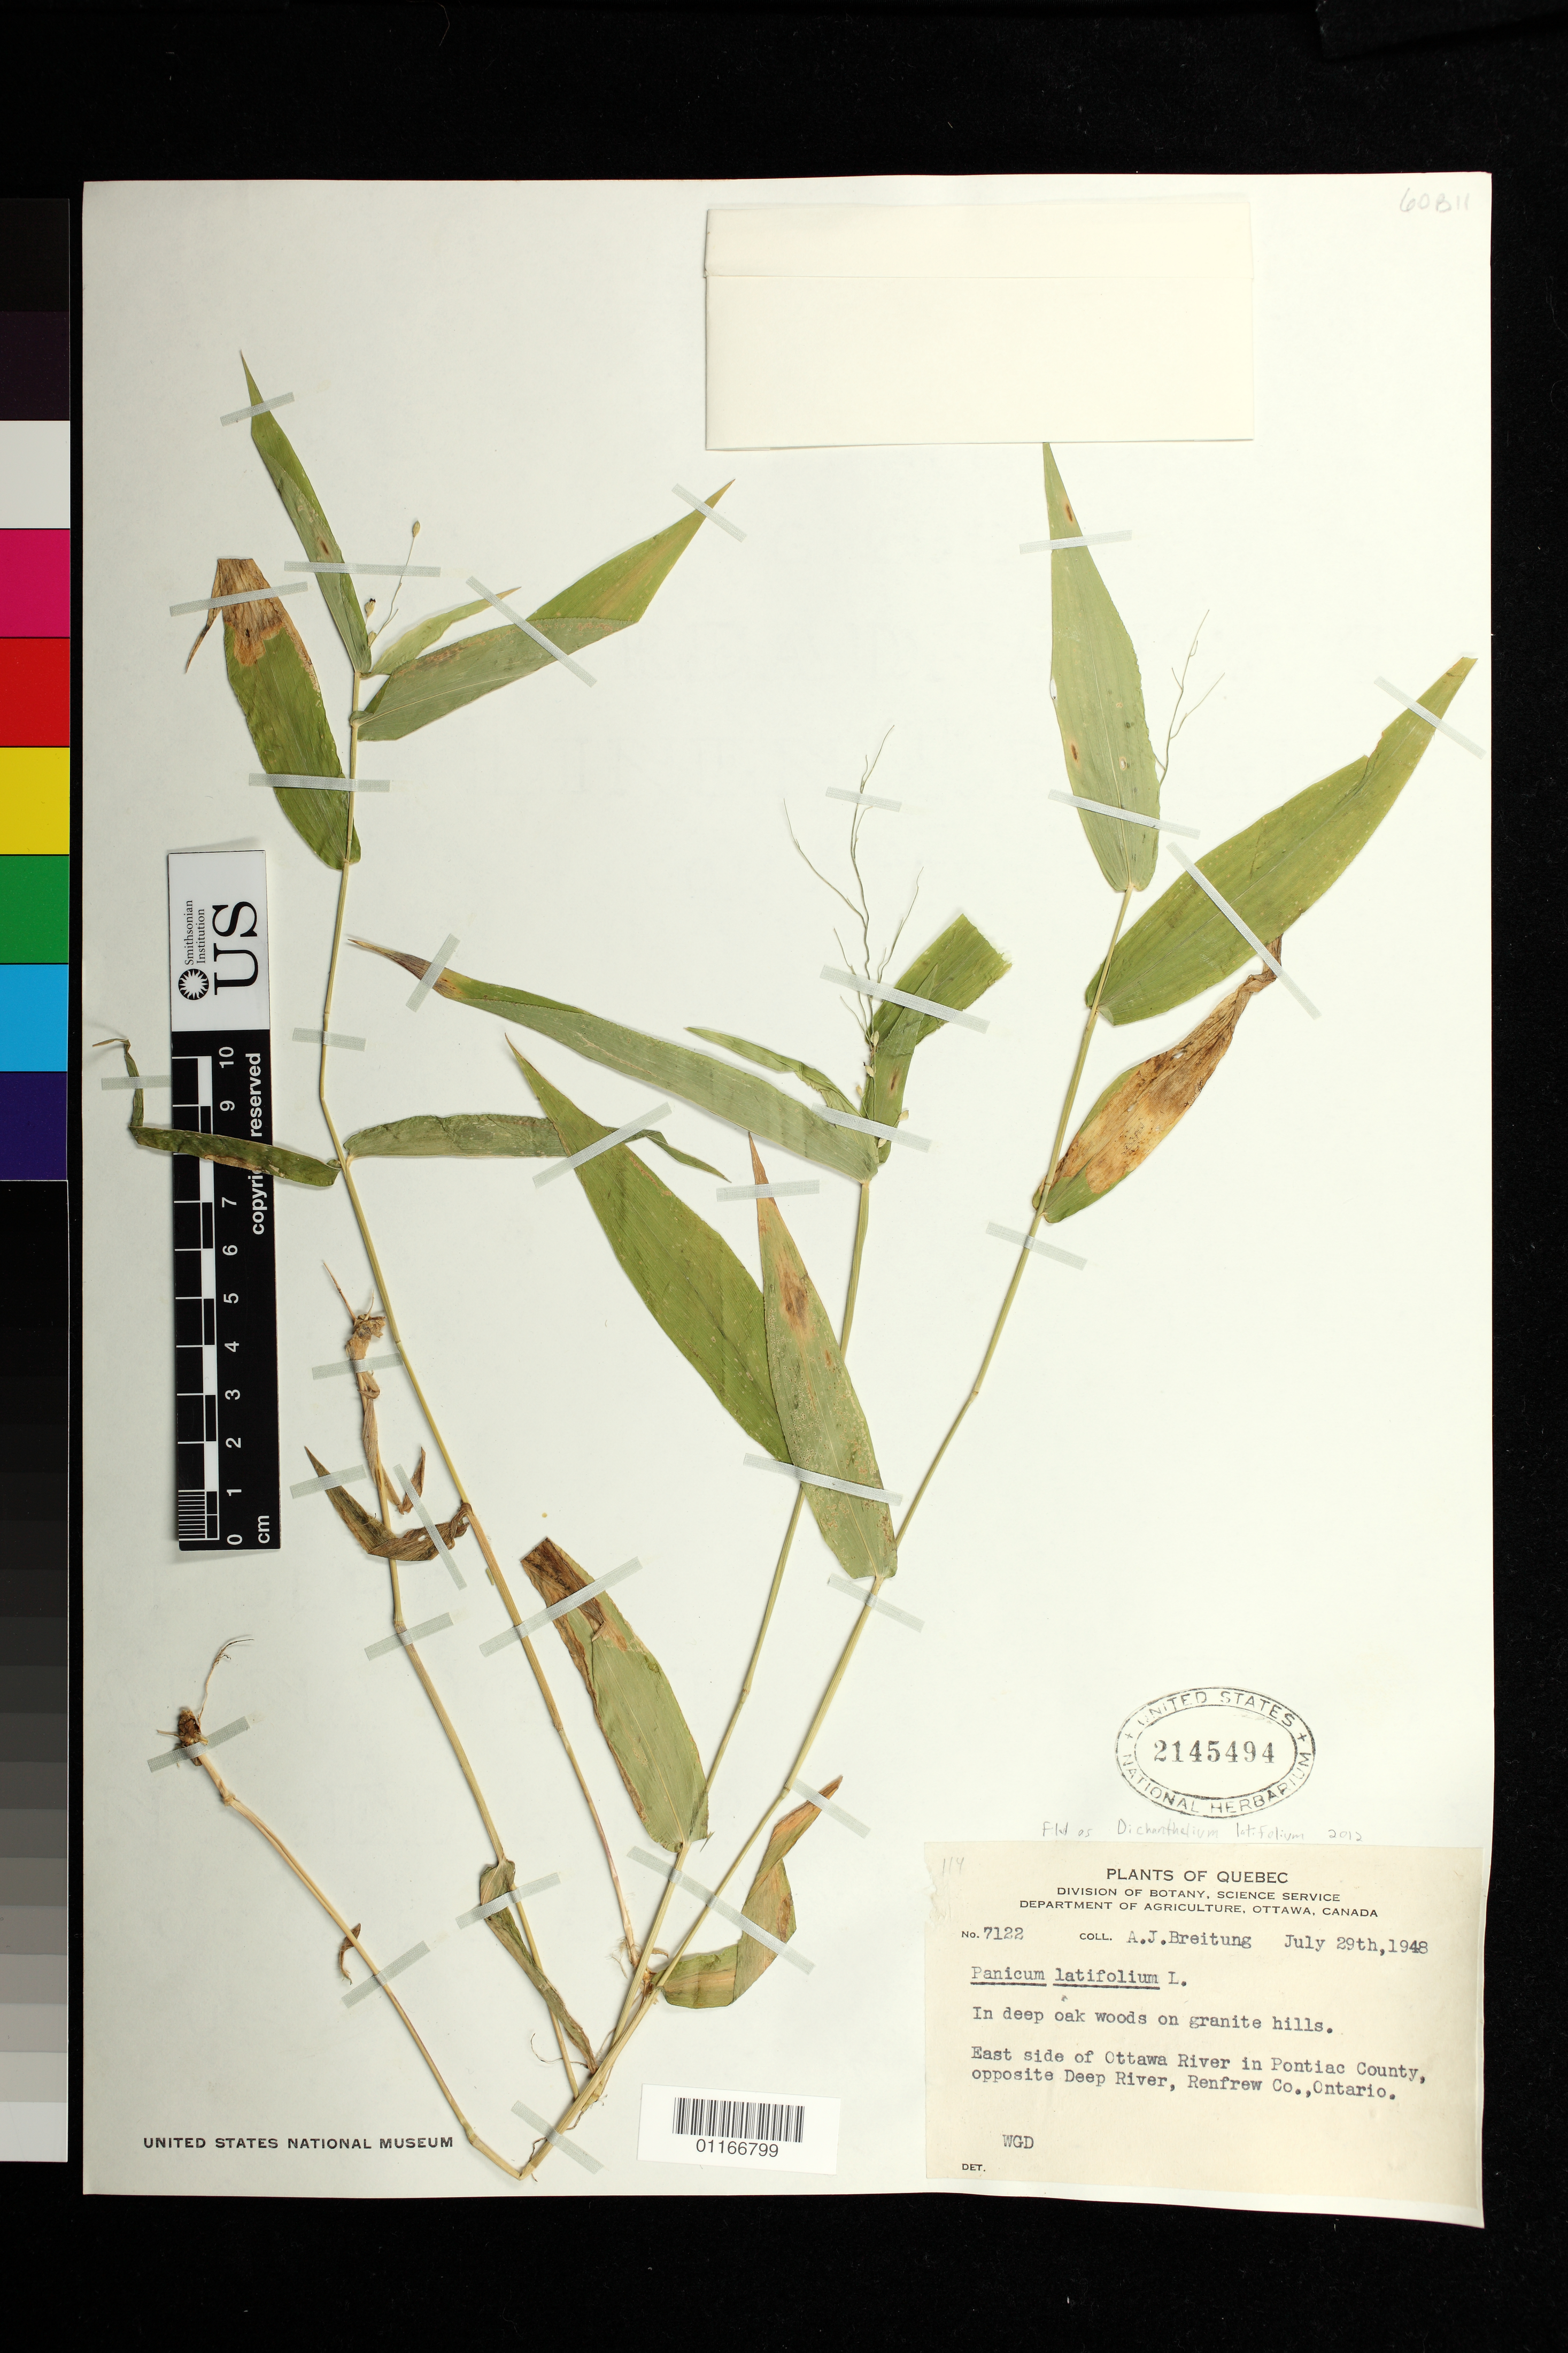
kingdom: Plantae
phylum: Tracheophyta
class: Liliopsida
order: Poales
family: Poaceae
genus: Dichanthelium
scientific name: Dichanthelium latifolium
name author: (L.) Harvill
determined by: Dore, W. G.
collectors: A. J. Breitung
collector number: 7122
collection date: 1948-07-29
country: Canada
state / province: Quebec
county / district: Pontiac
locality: East side of Ottawa River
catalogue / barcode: US 2145494